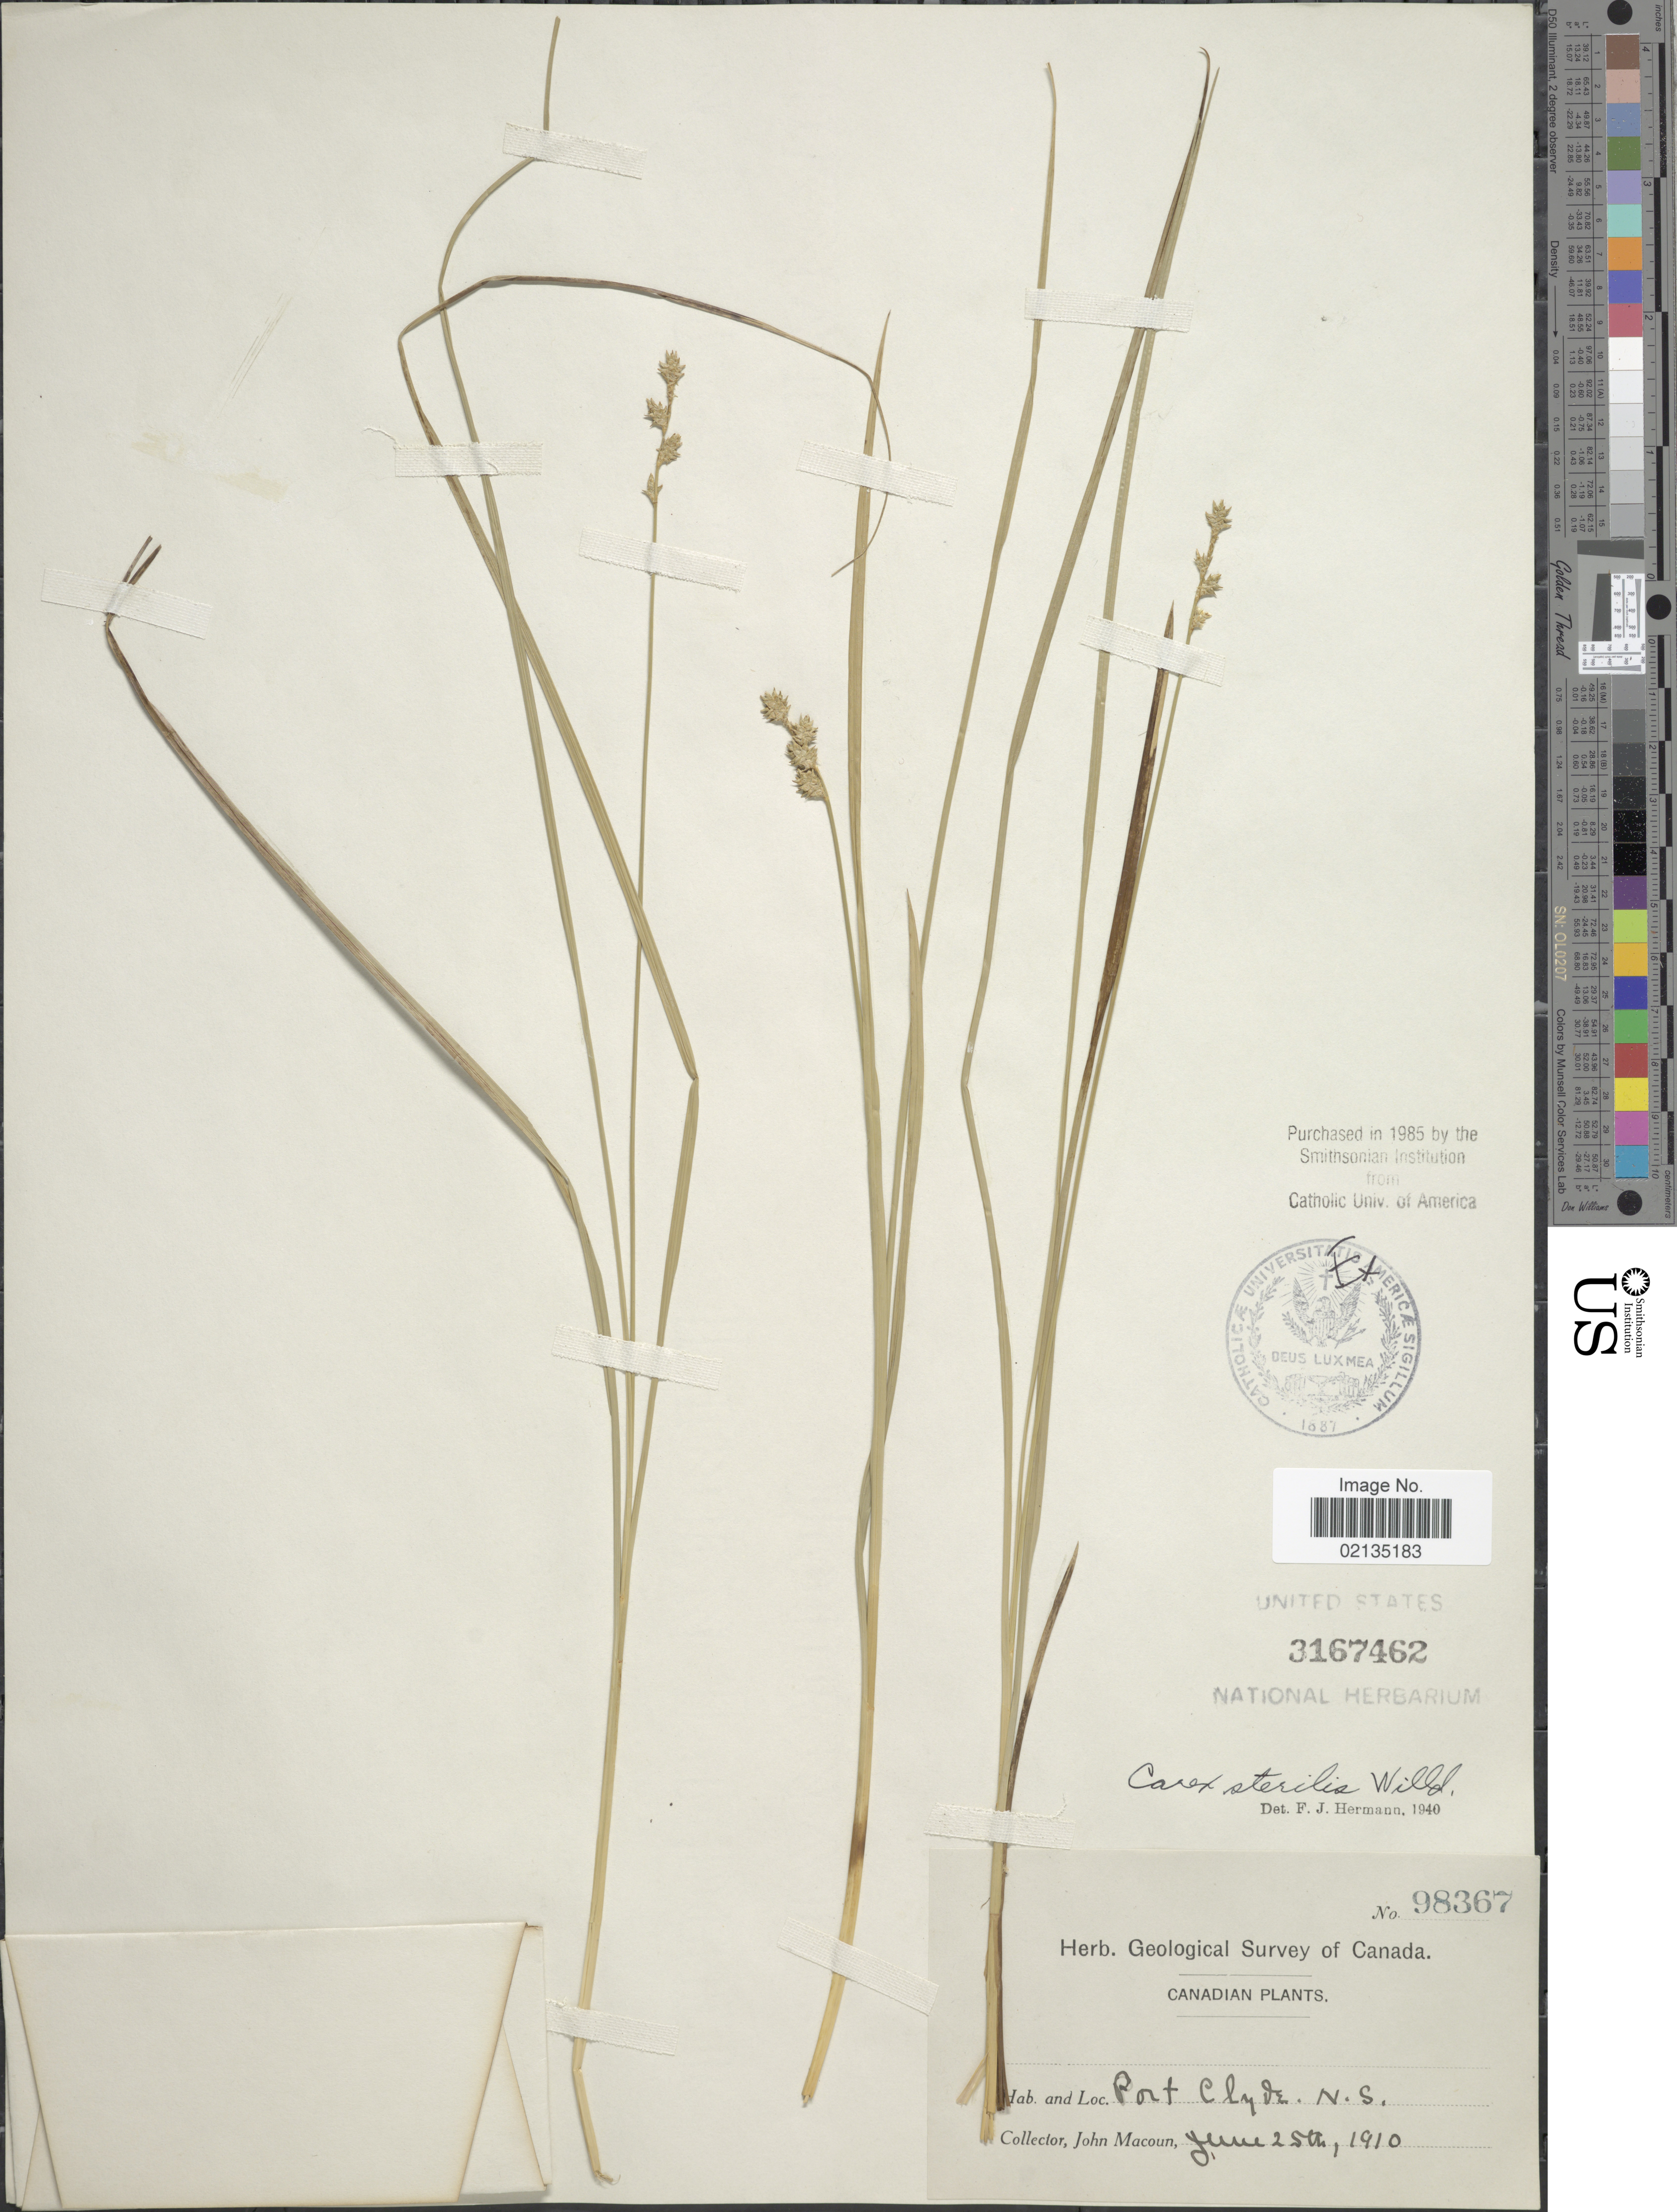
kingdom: Plantae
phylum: Tracheophyta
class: Liliopsida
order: Poales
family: Cyperaceae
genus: Carex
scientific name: Carex sterilis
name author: Willd.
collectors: J. Macoun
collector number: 98367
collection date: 1910-06-25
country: Canada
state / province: Nova Scotia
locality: Port Clyde, N.S.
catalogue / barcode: US 3167462